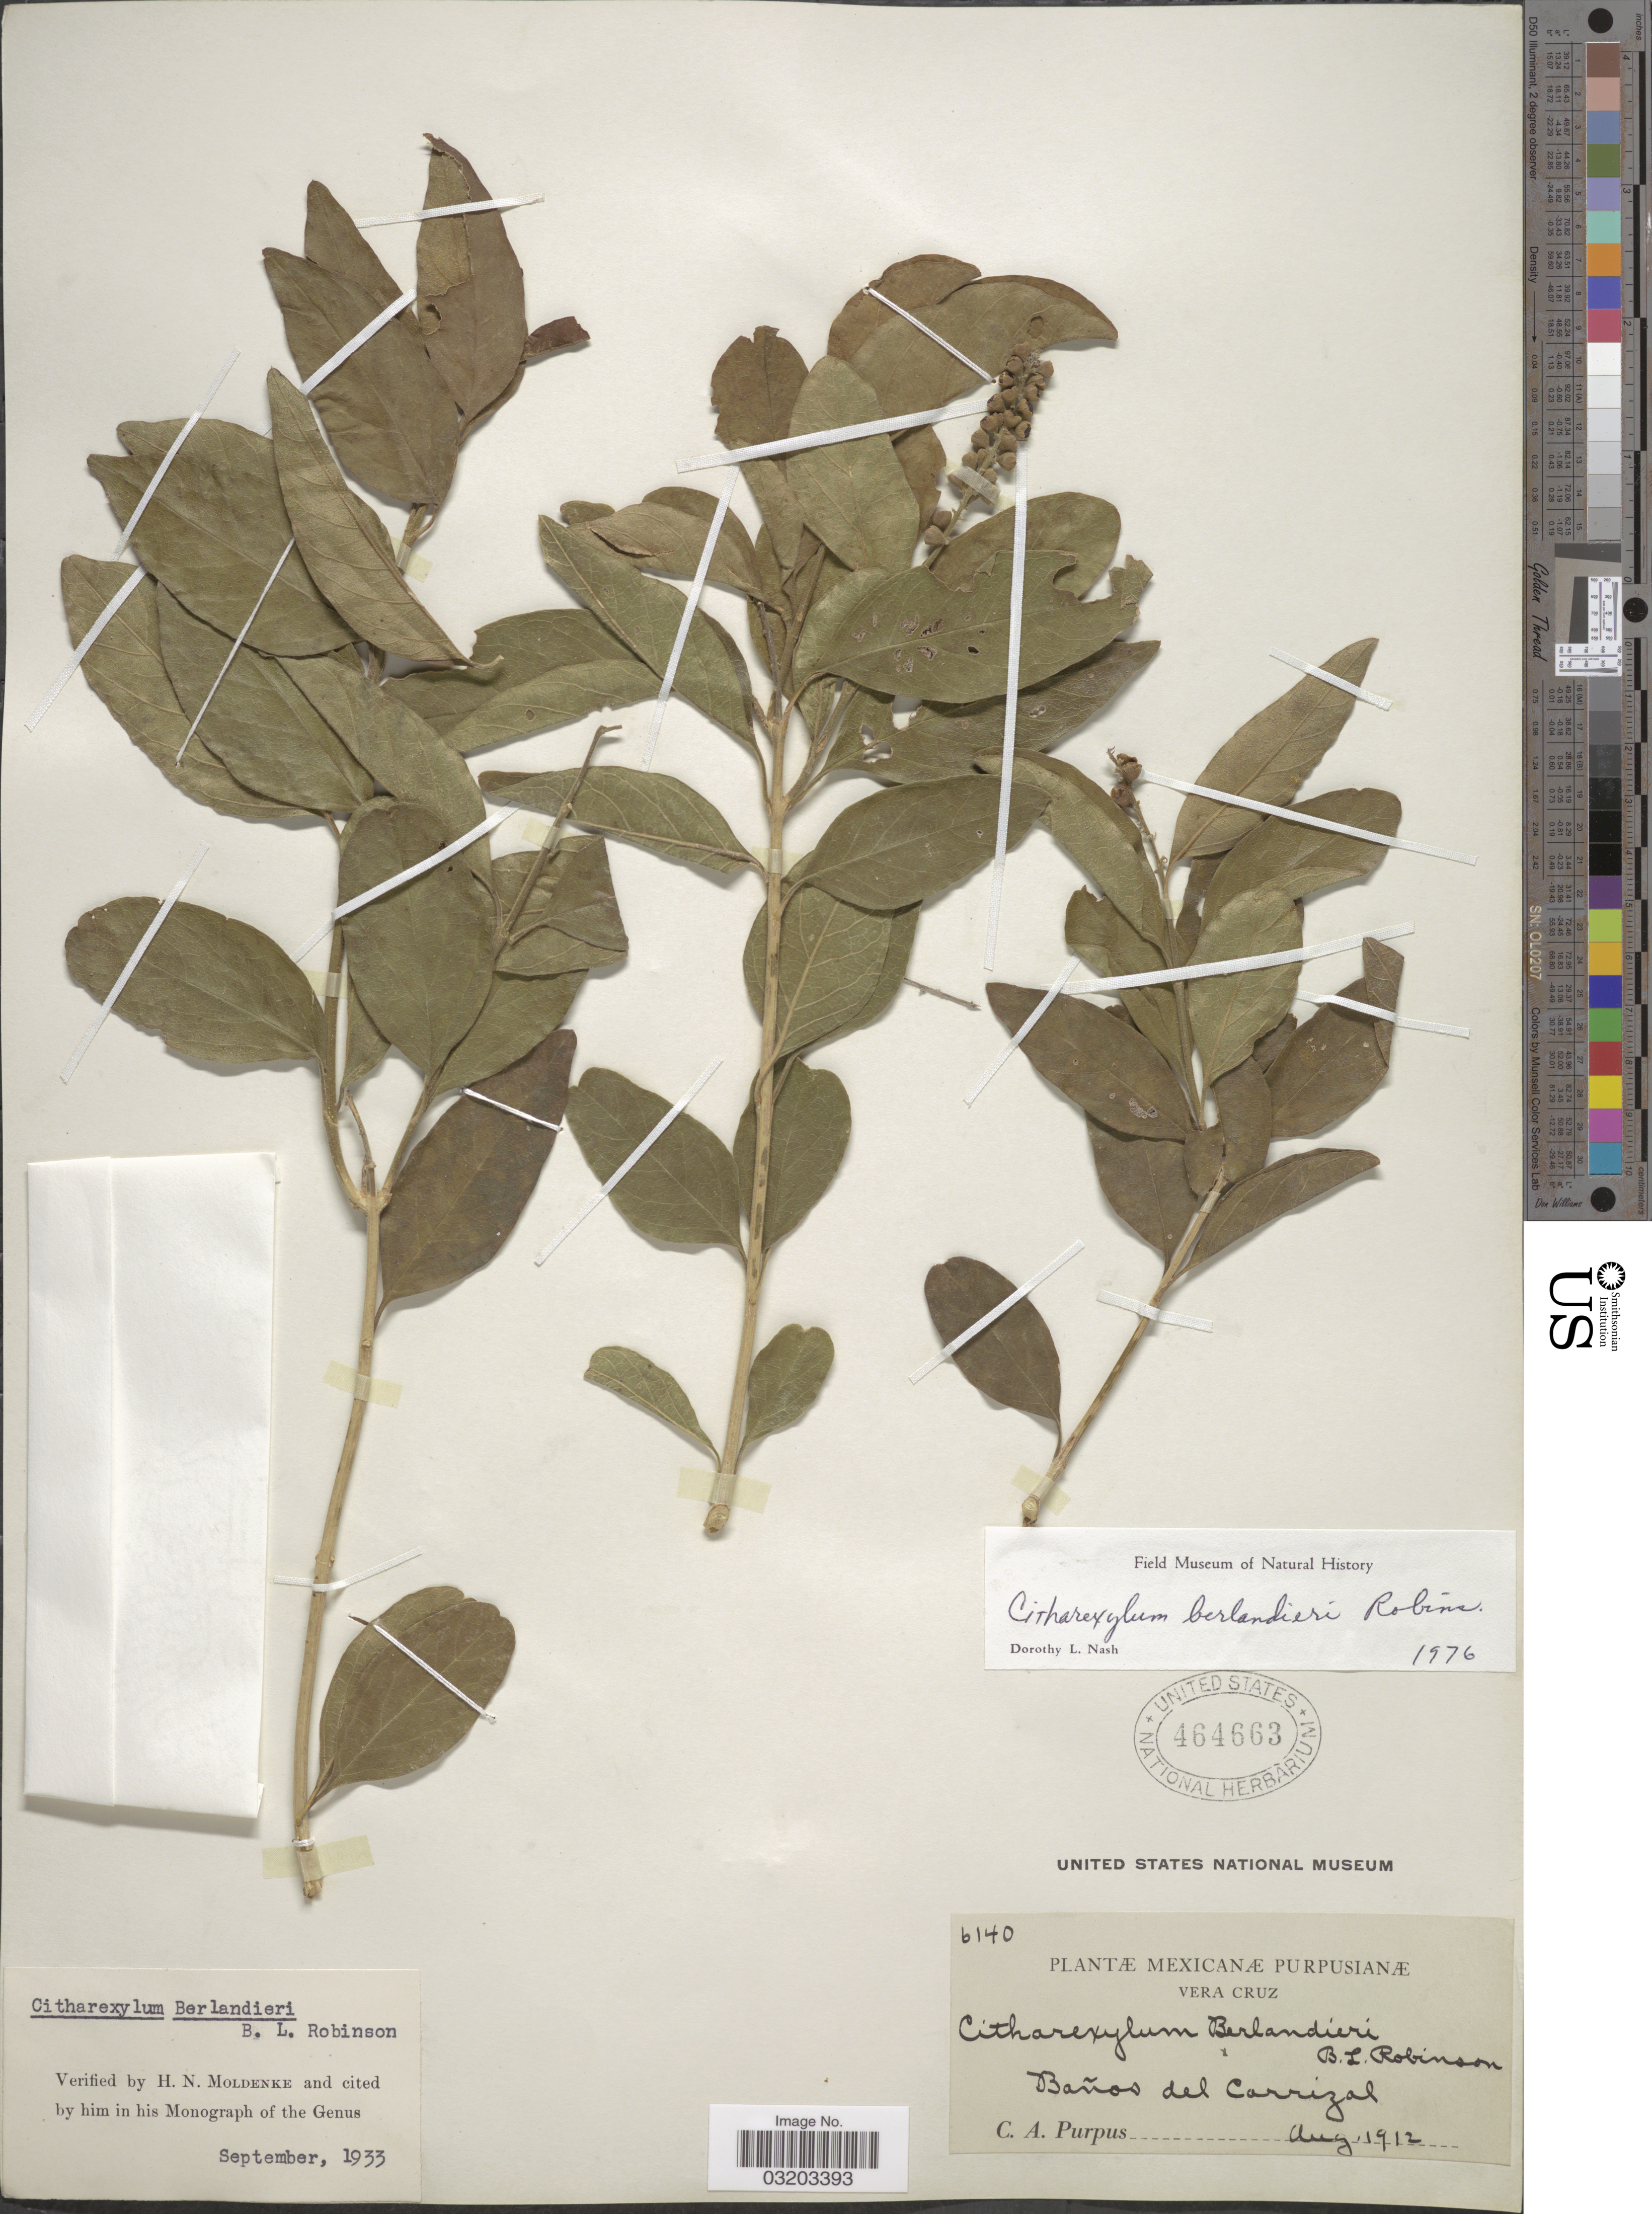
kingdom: Plantae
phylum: Tracheophyta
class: Magnoliopsida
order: Lamiales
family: Verbenaceae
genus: Citharexylum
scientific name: Citharexylum berlandieri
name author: B.L. Rob.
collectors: C. A. Purpus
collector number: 6140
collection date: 1912-08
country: Mexico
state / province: Veracruz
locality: Vera Cruz. Baños del Carrizal.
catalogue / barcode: US 464663